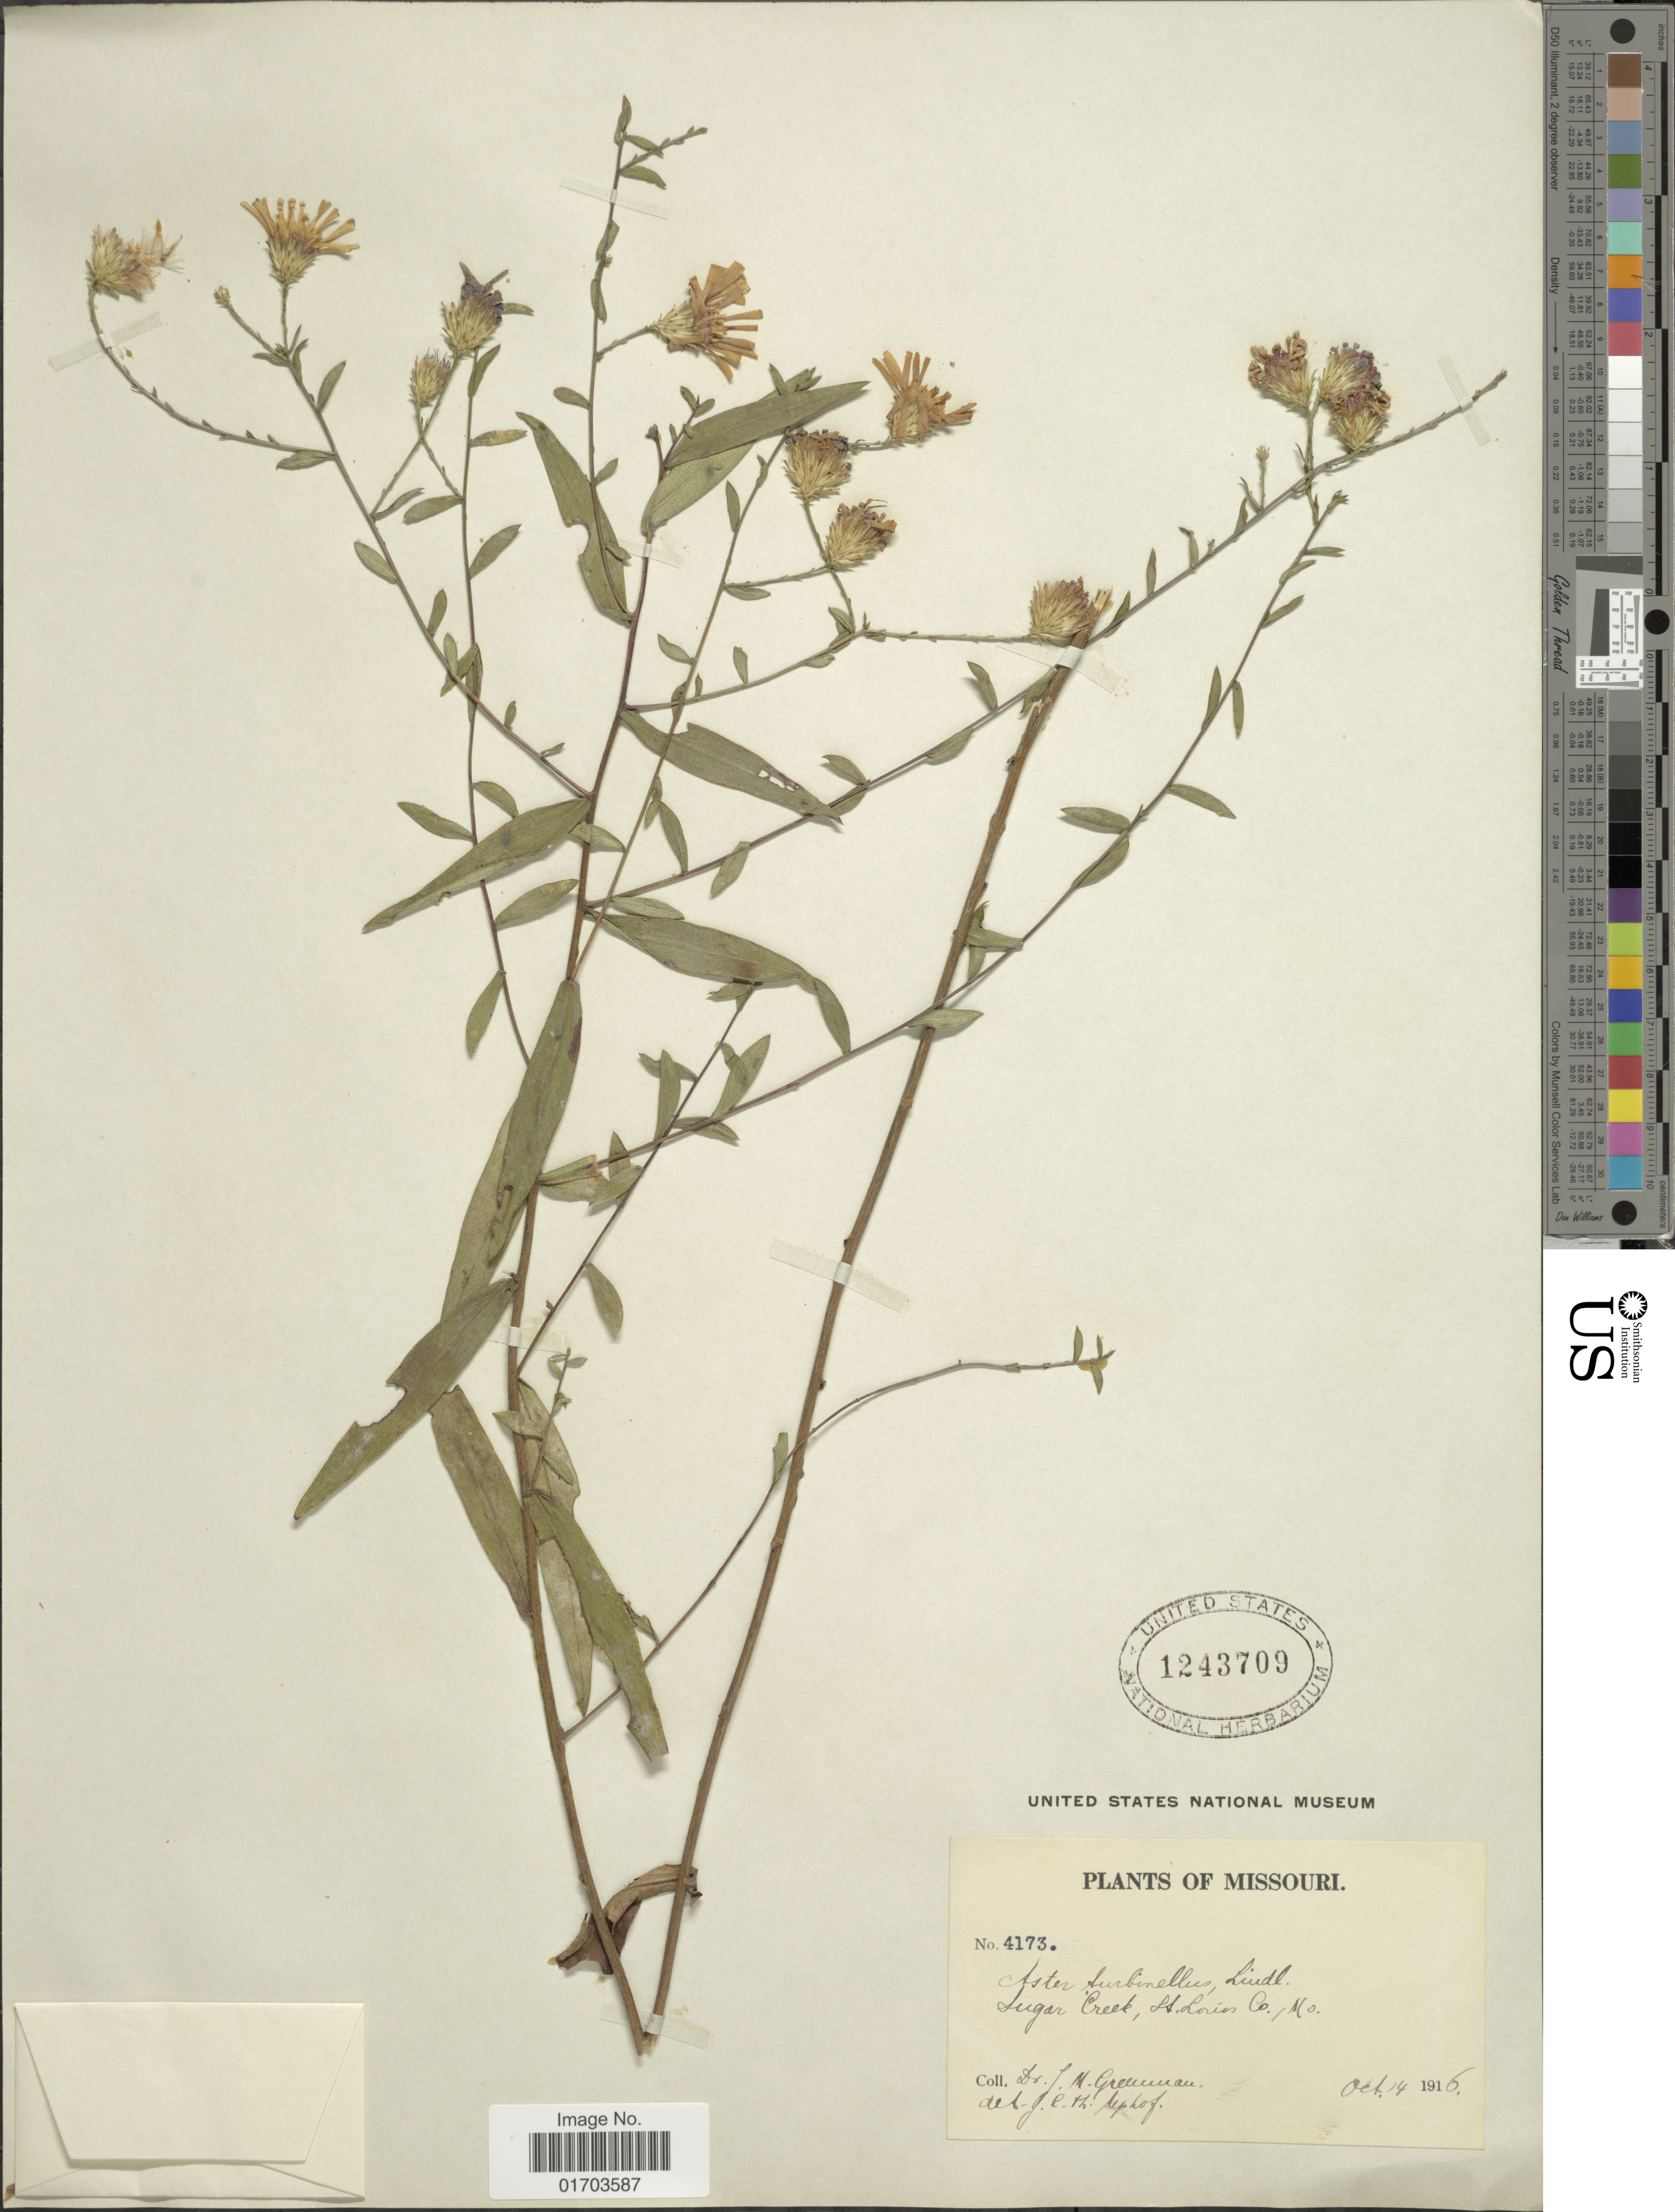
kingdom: Plantae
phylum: Tracheophyta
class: Magnoliopsida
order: Asterales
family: Asteraceae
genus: Symphyotrichum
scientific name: Symphyotrichum turbinellum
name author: (Lindl.) G.L. Nesom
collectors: J. M. Greenman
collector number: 4173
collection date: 1916-10-14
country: United States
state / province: Missouri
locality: Missouri. Lugar Creek, St. Louis Co., Mo.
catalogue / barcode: US 1243709